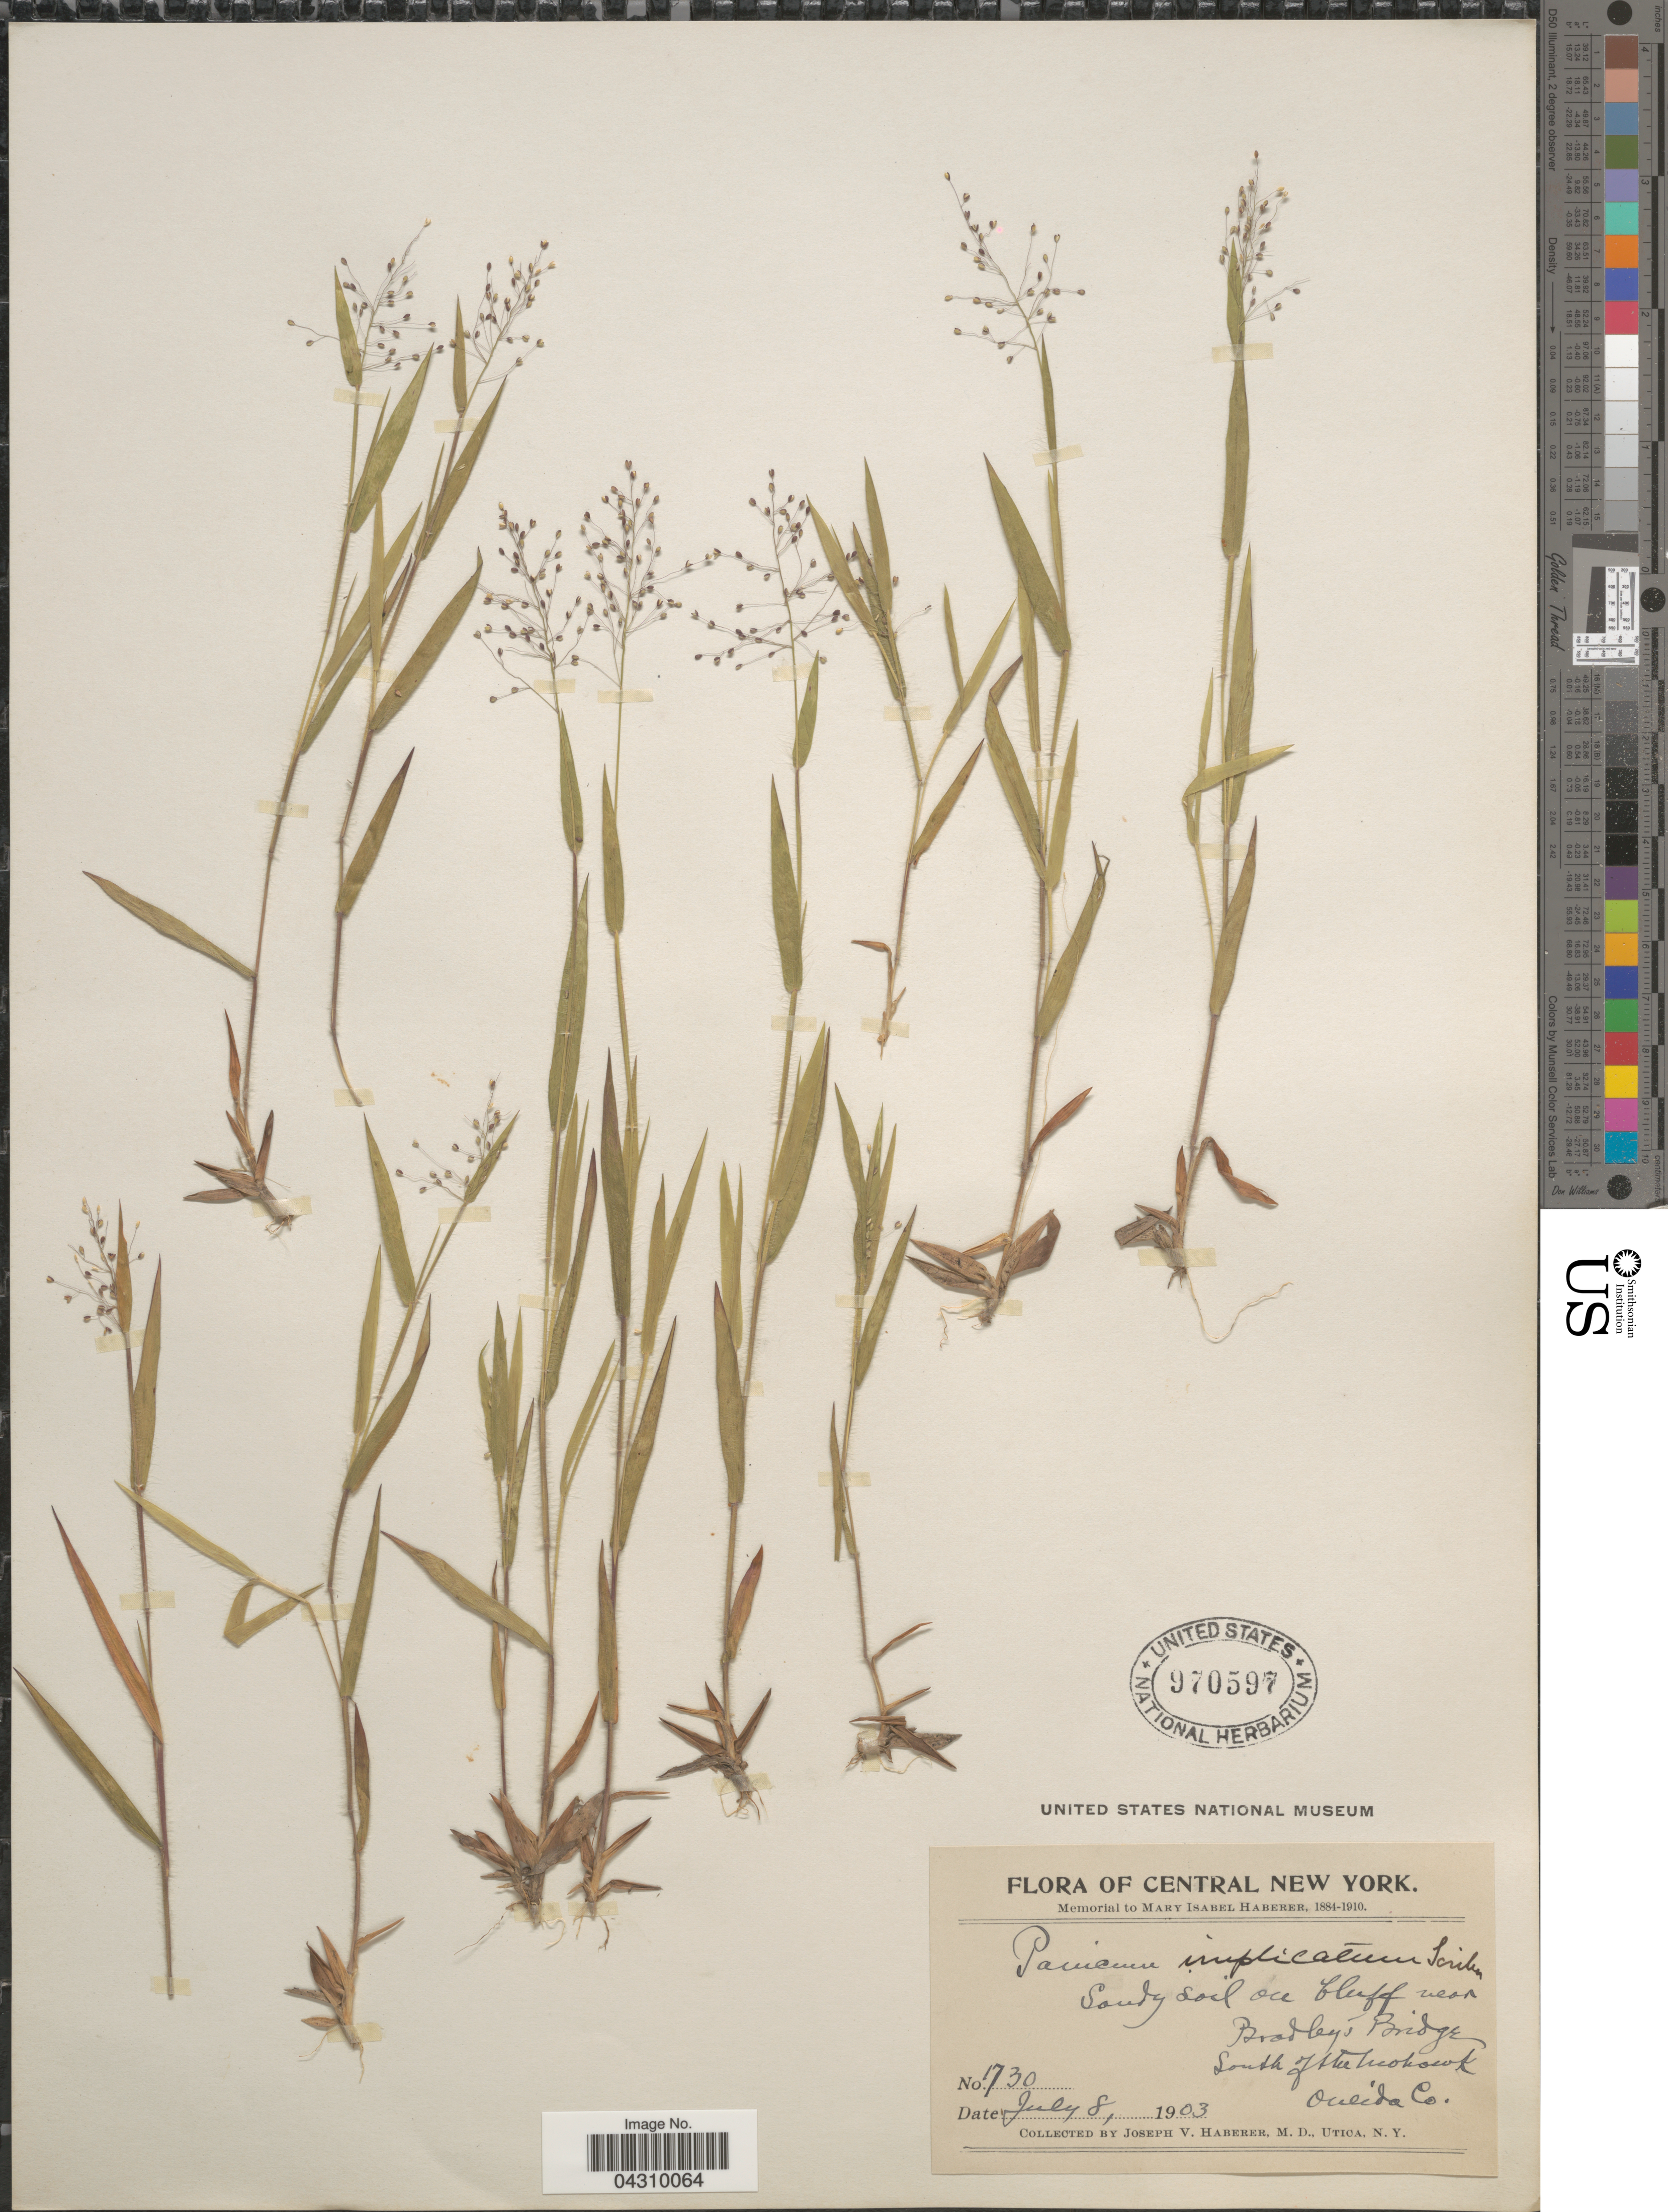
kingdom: Plantae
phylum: Tracheophyta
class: Liliopsida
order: Poales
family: Poaceae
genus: Dichanthelium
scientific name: Dichanthelium acuminatum var. acuminatum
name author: (Sw.) Gould & C.A. Clark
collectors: J. V. Haberer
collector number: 1730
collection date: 1903-07-08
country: United States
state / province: New York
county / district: Oneida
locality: Central New York. Bradley's Bridge. South of the Mohawk. Oneida Co.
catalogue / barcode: US 970597